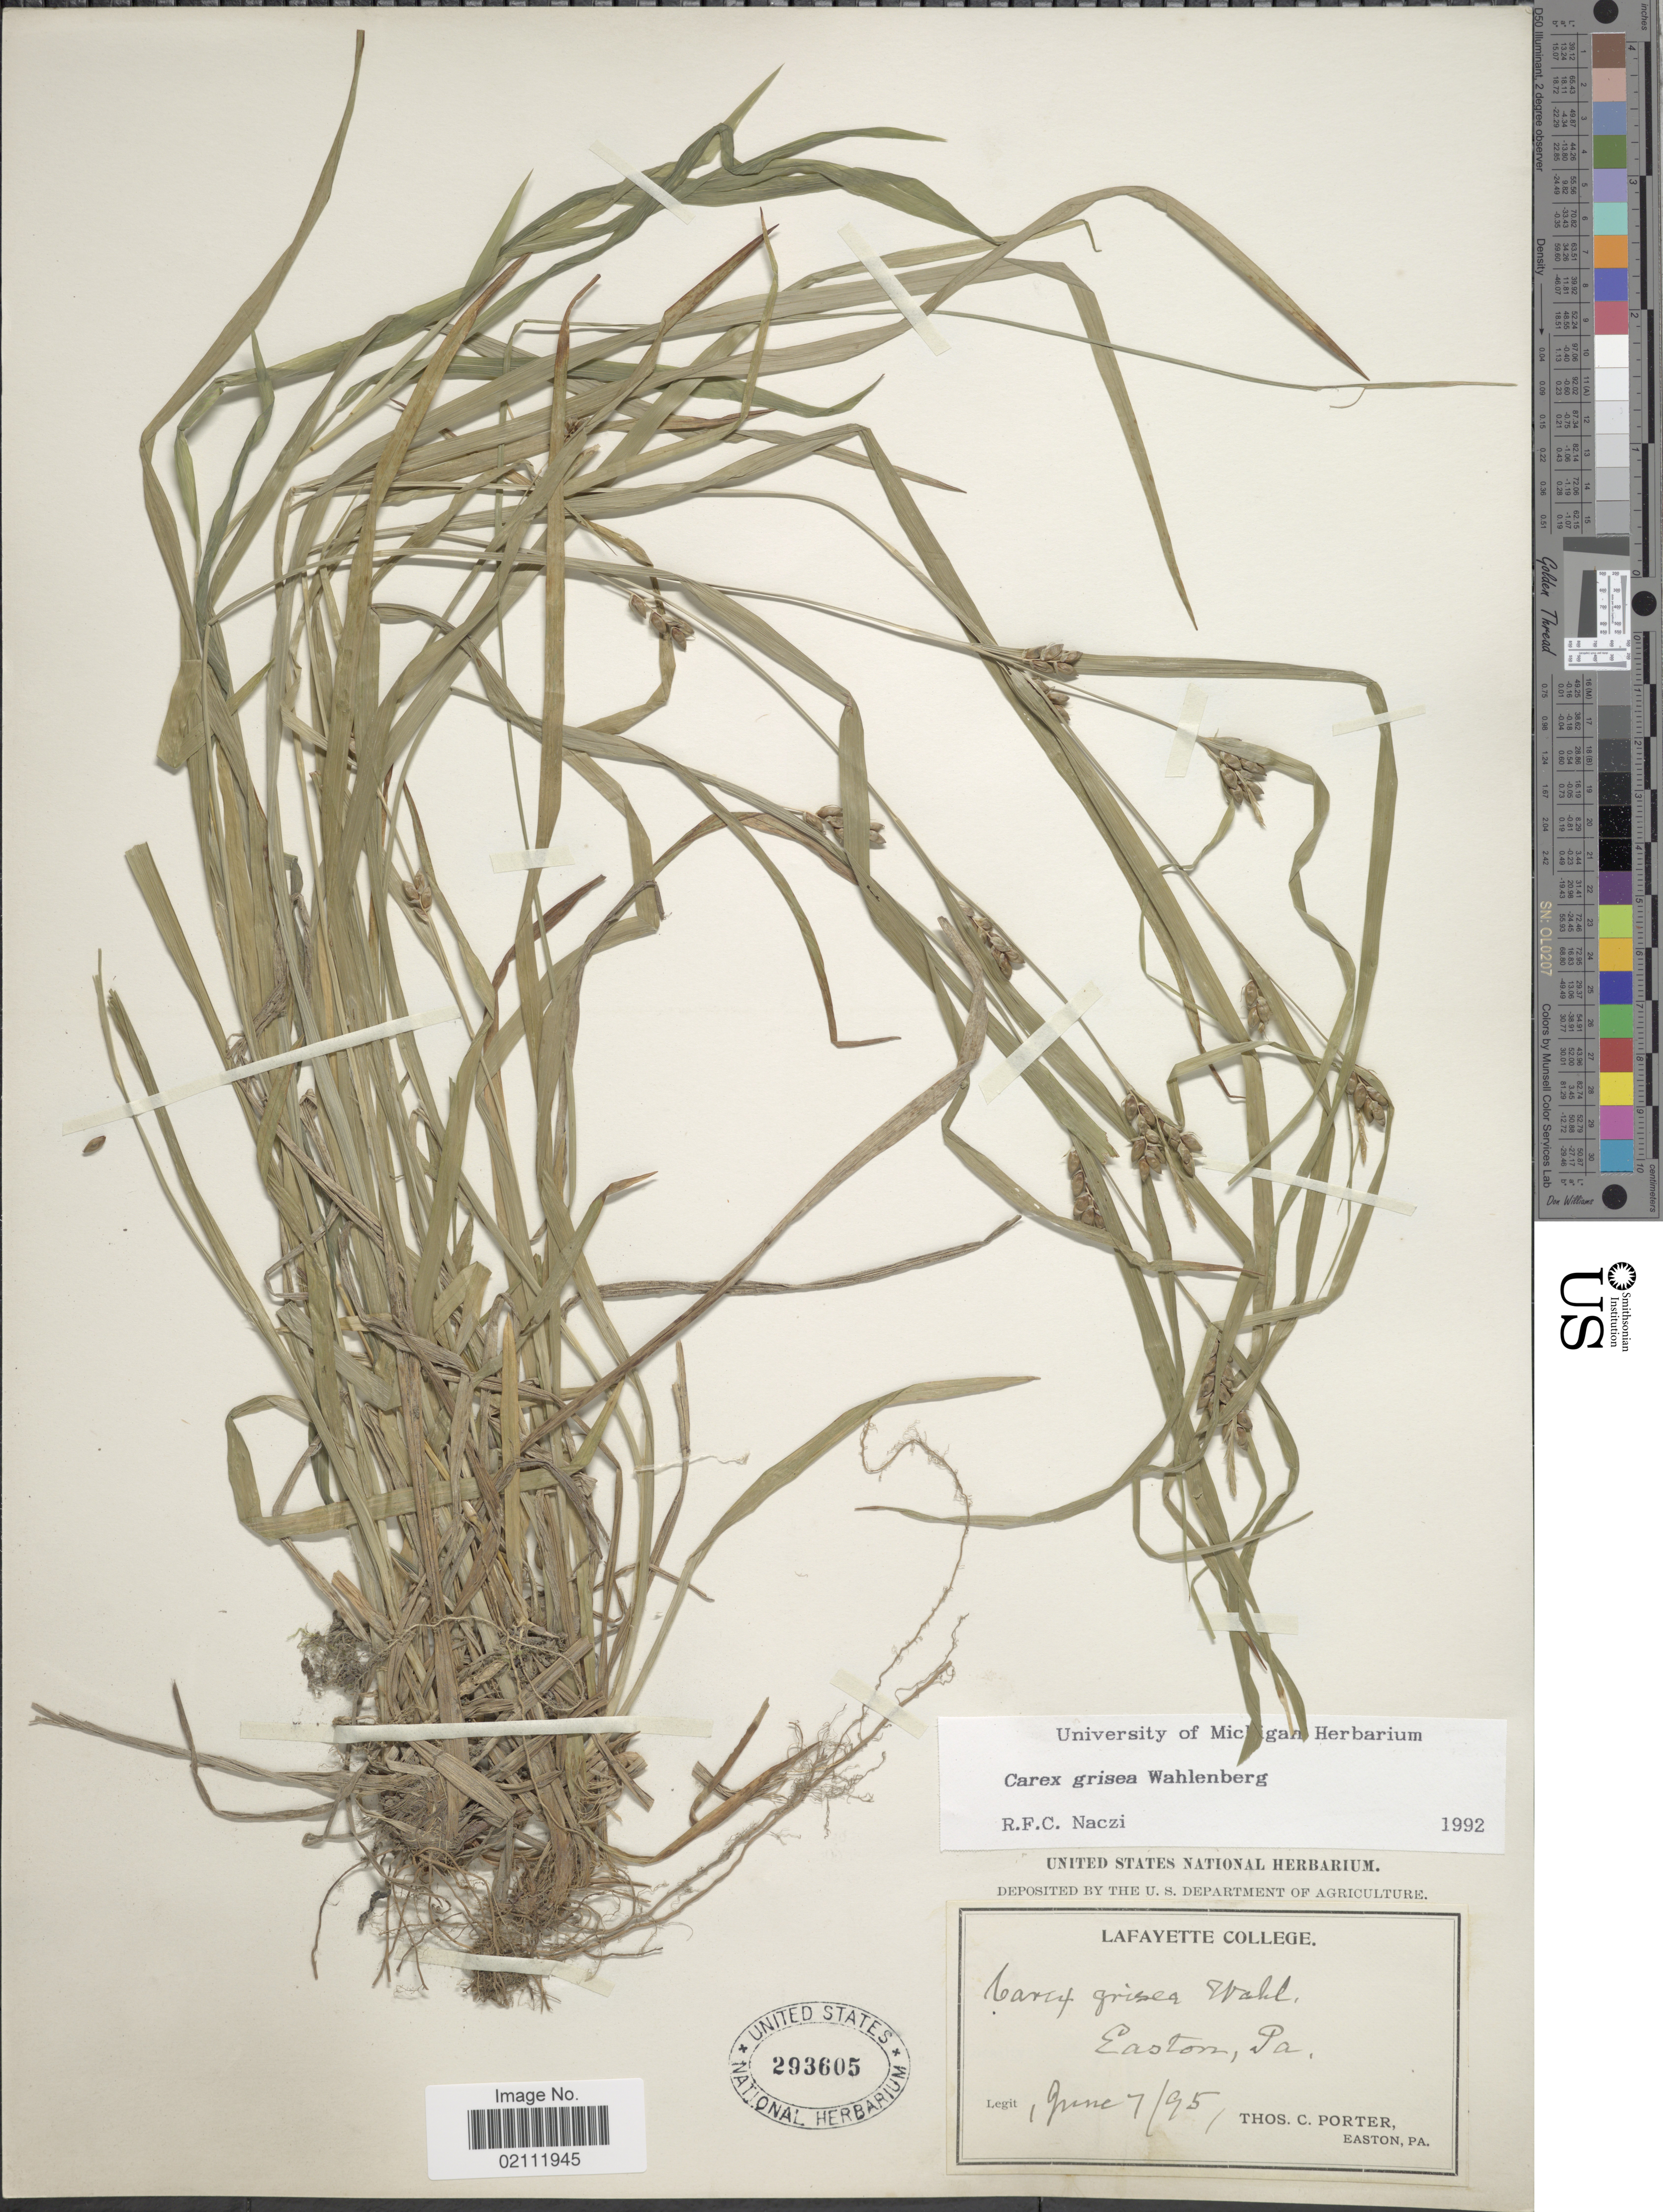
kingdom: Plantae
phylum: Tracheophyta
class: Liliopsida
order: Poales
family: Cyperaceae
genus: Carex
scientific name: Carex grisea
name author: Wahlenb.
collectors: T. Porter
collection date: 1895-06-07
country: United States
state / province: Pennsylvania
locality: Eastom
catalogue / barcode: US 293605